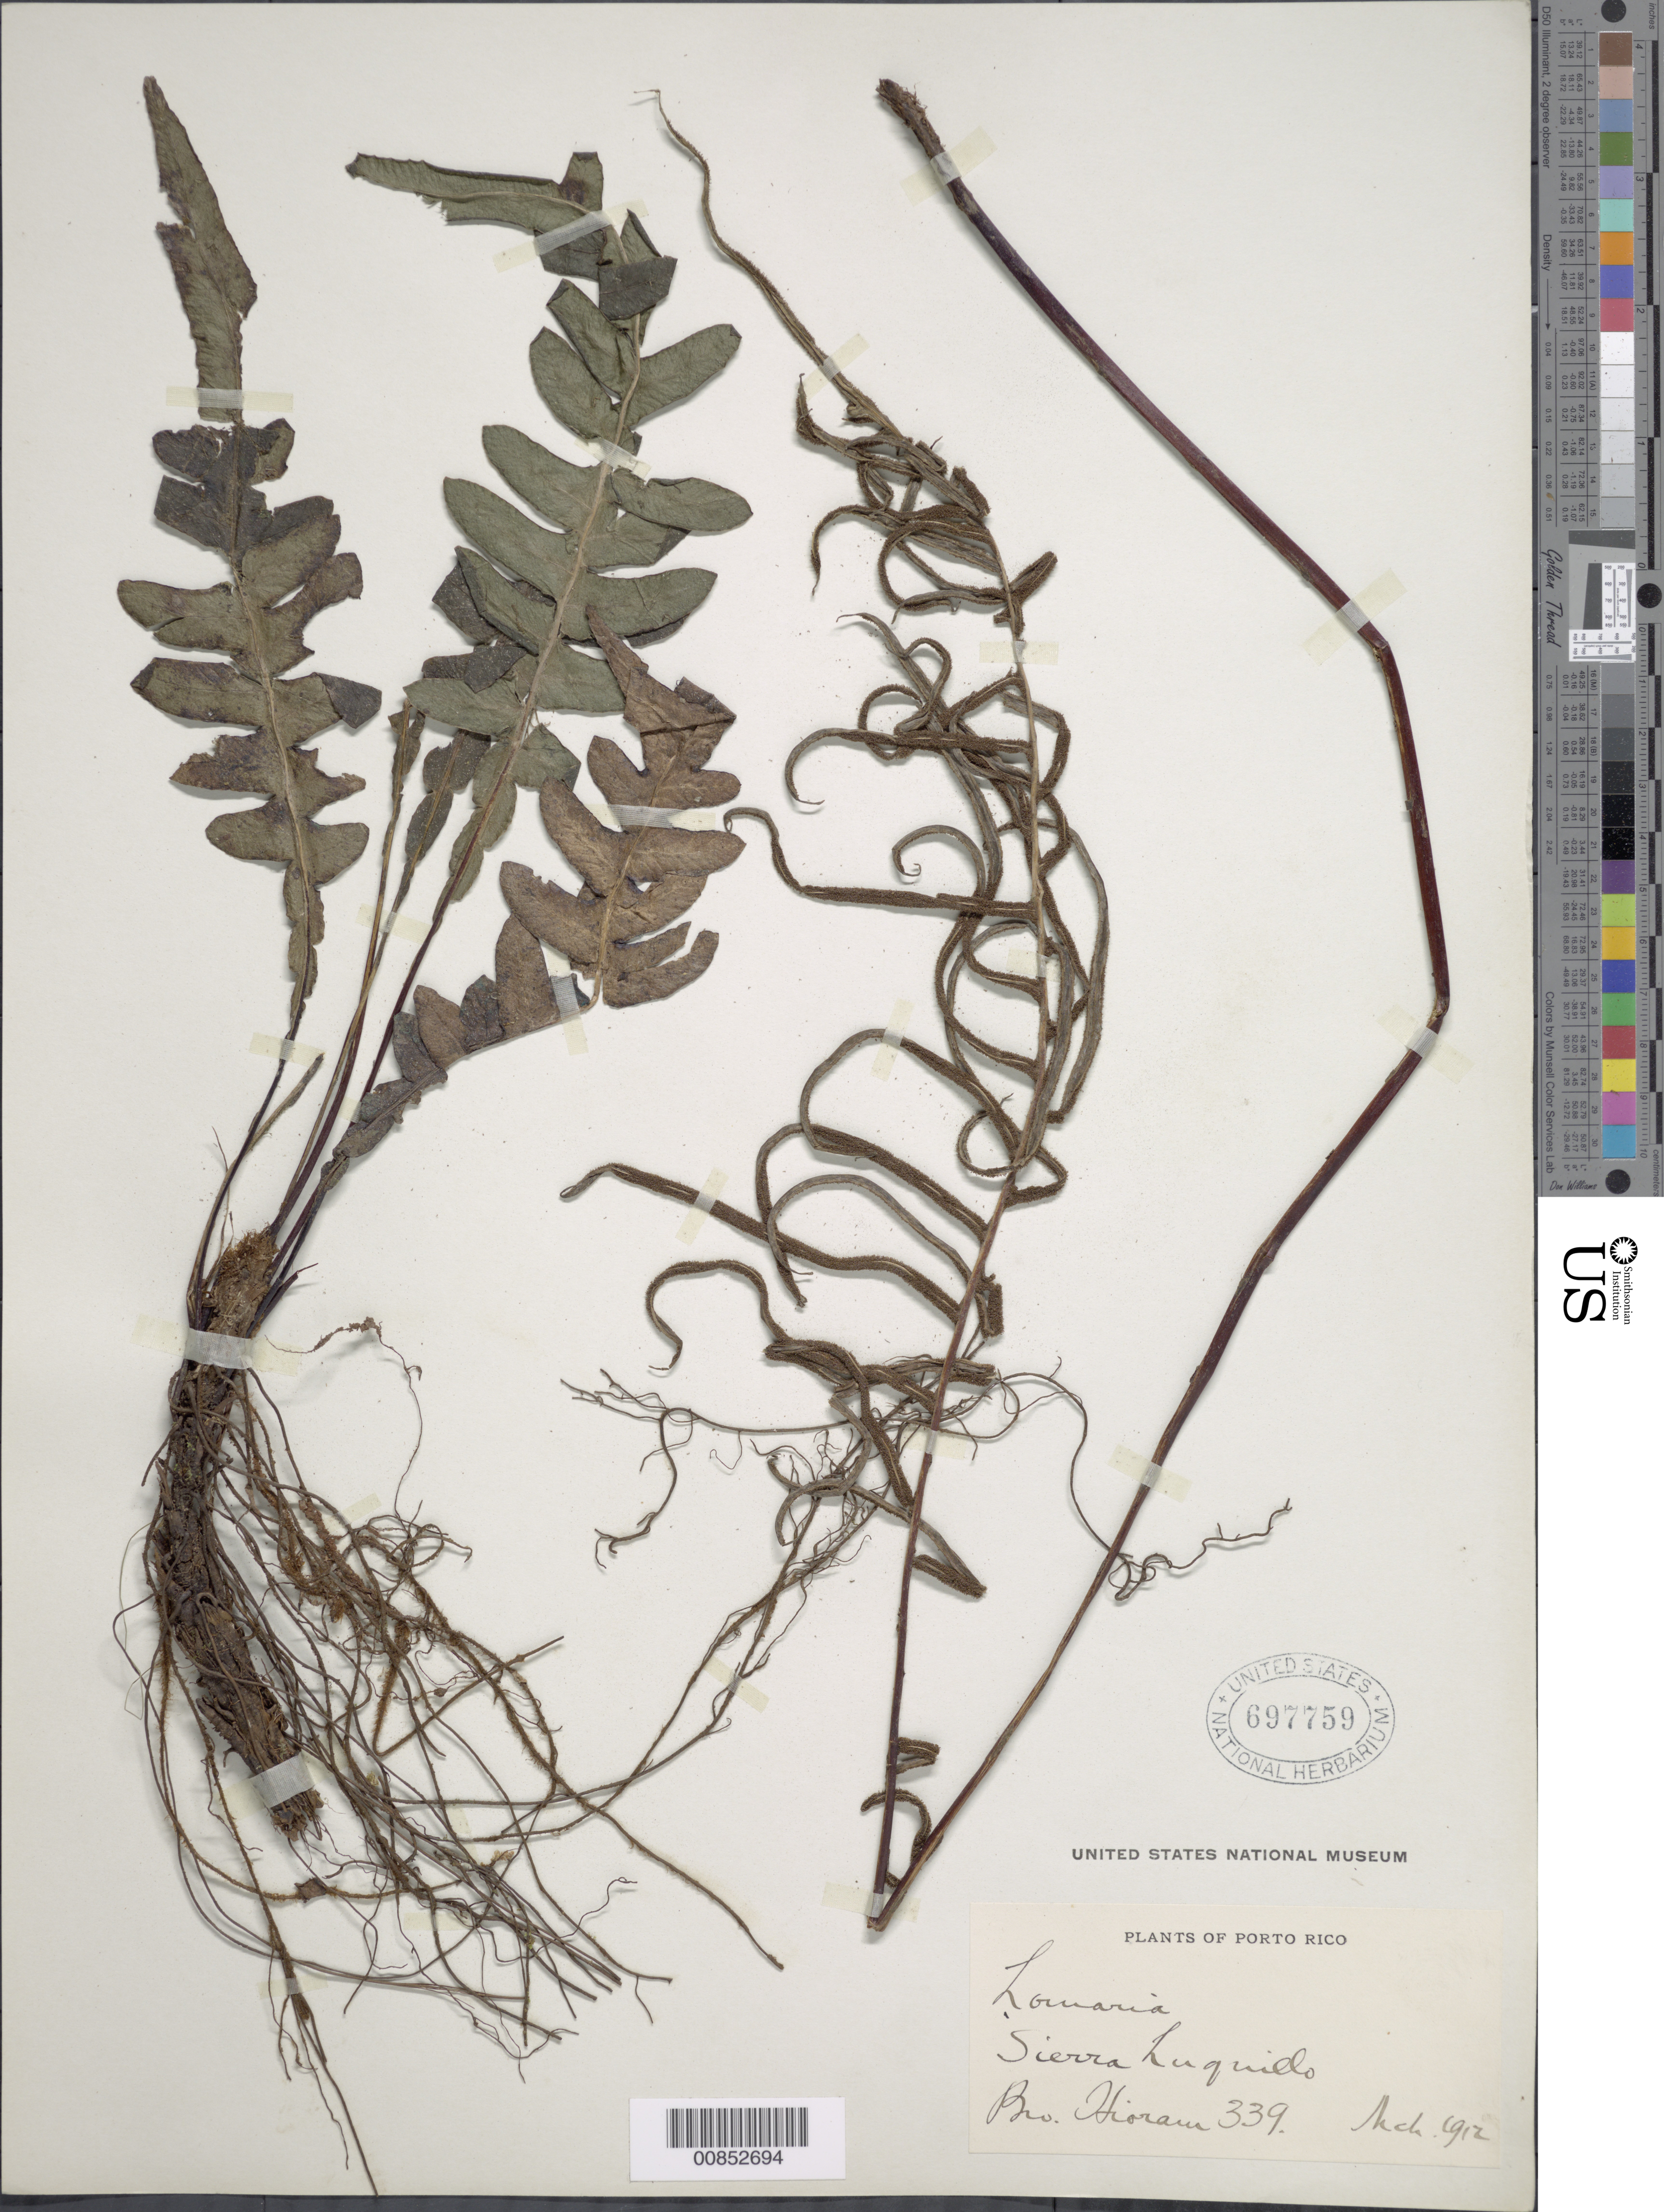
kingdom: Plantae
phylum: Tracheophyta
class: Polypodiopsida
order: Polypodiales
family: Blechnaceae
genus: Blechnum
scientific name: Blechnum exaltatum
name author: (Fée) Duek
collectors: Bro. Hioram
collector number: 339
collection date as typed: Mar 1912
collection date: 1912-03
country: Puerto Rico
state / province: Río Grande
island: Puerto Rico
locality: Sierra Luquillo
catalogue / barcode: US 697759